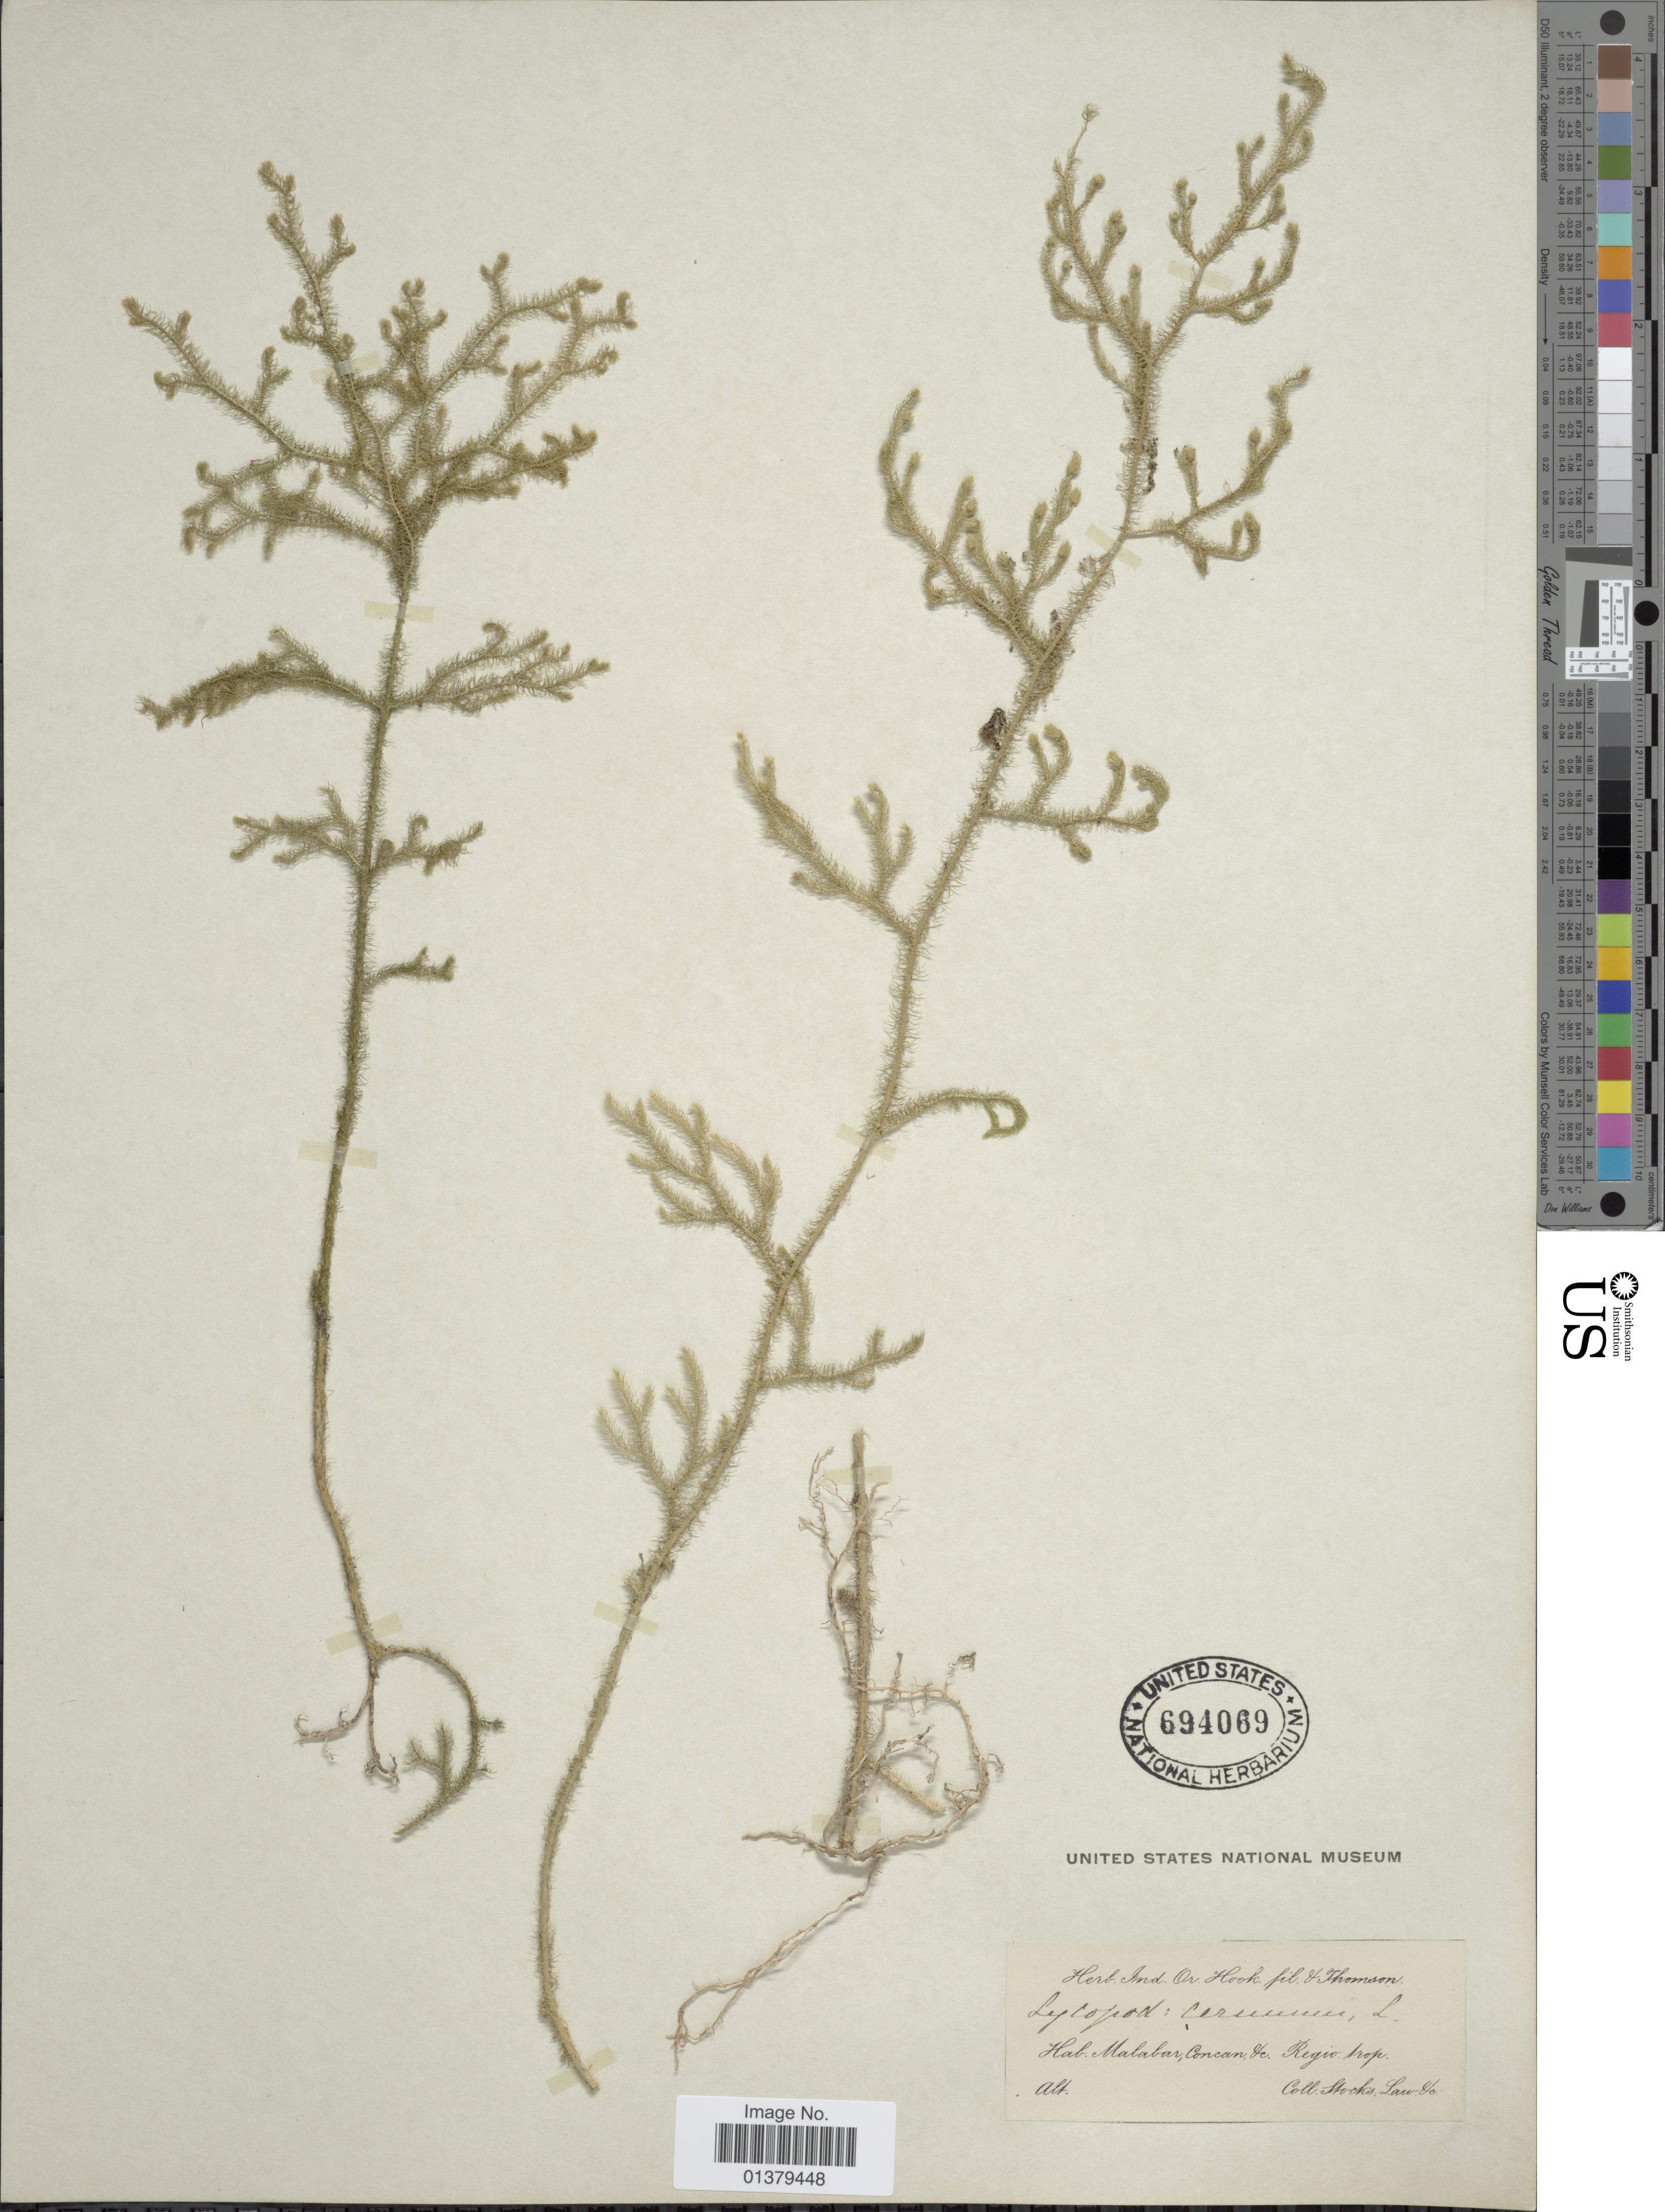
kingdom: Plantae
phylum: Tracheophyta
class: Lycopodiopsida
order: Lycopodiales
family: Lycopodiaceae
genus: Palhinhaea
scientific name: Palhinhaea cernua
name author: (L.) Vasc. & Franco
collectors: J. Stocks & J. Law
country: India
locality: Malabar, Concan, &c.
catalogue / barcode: US 694069